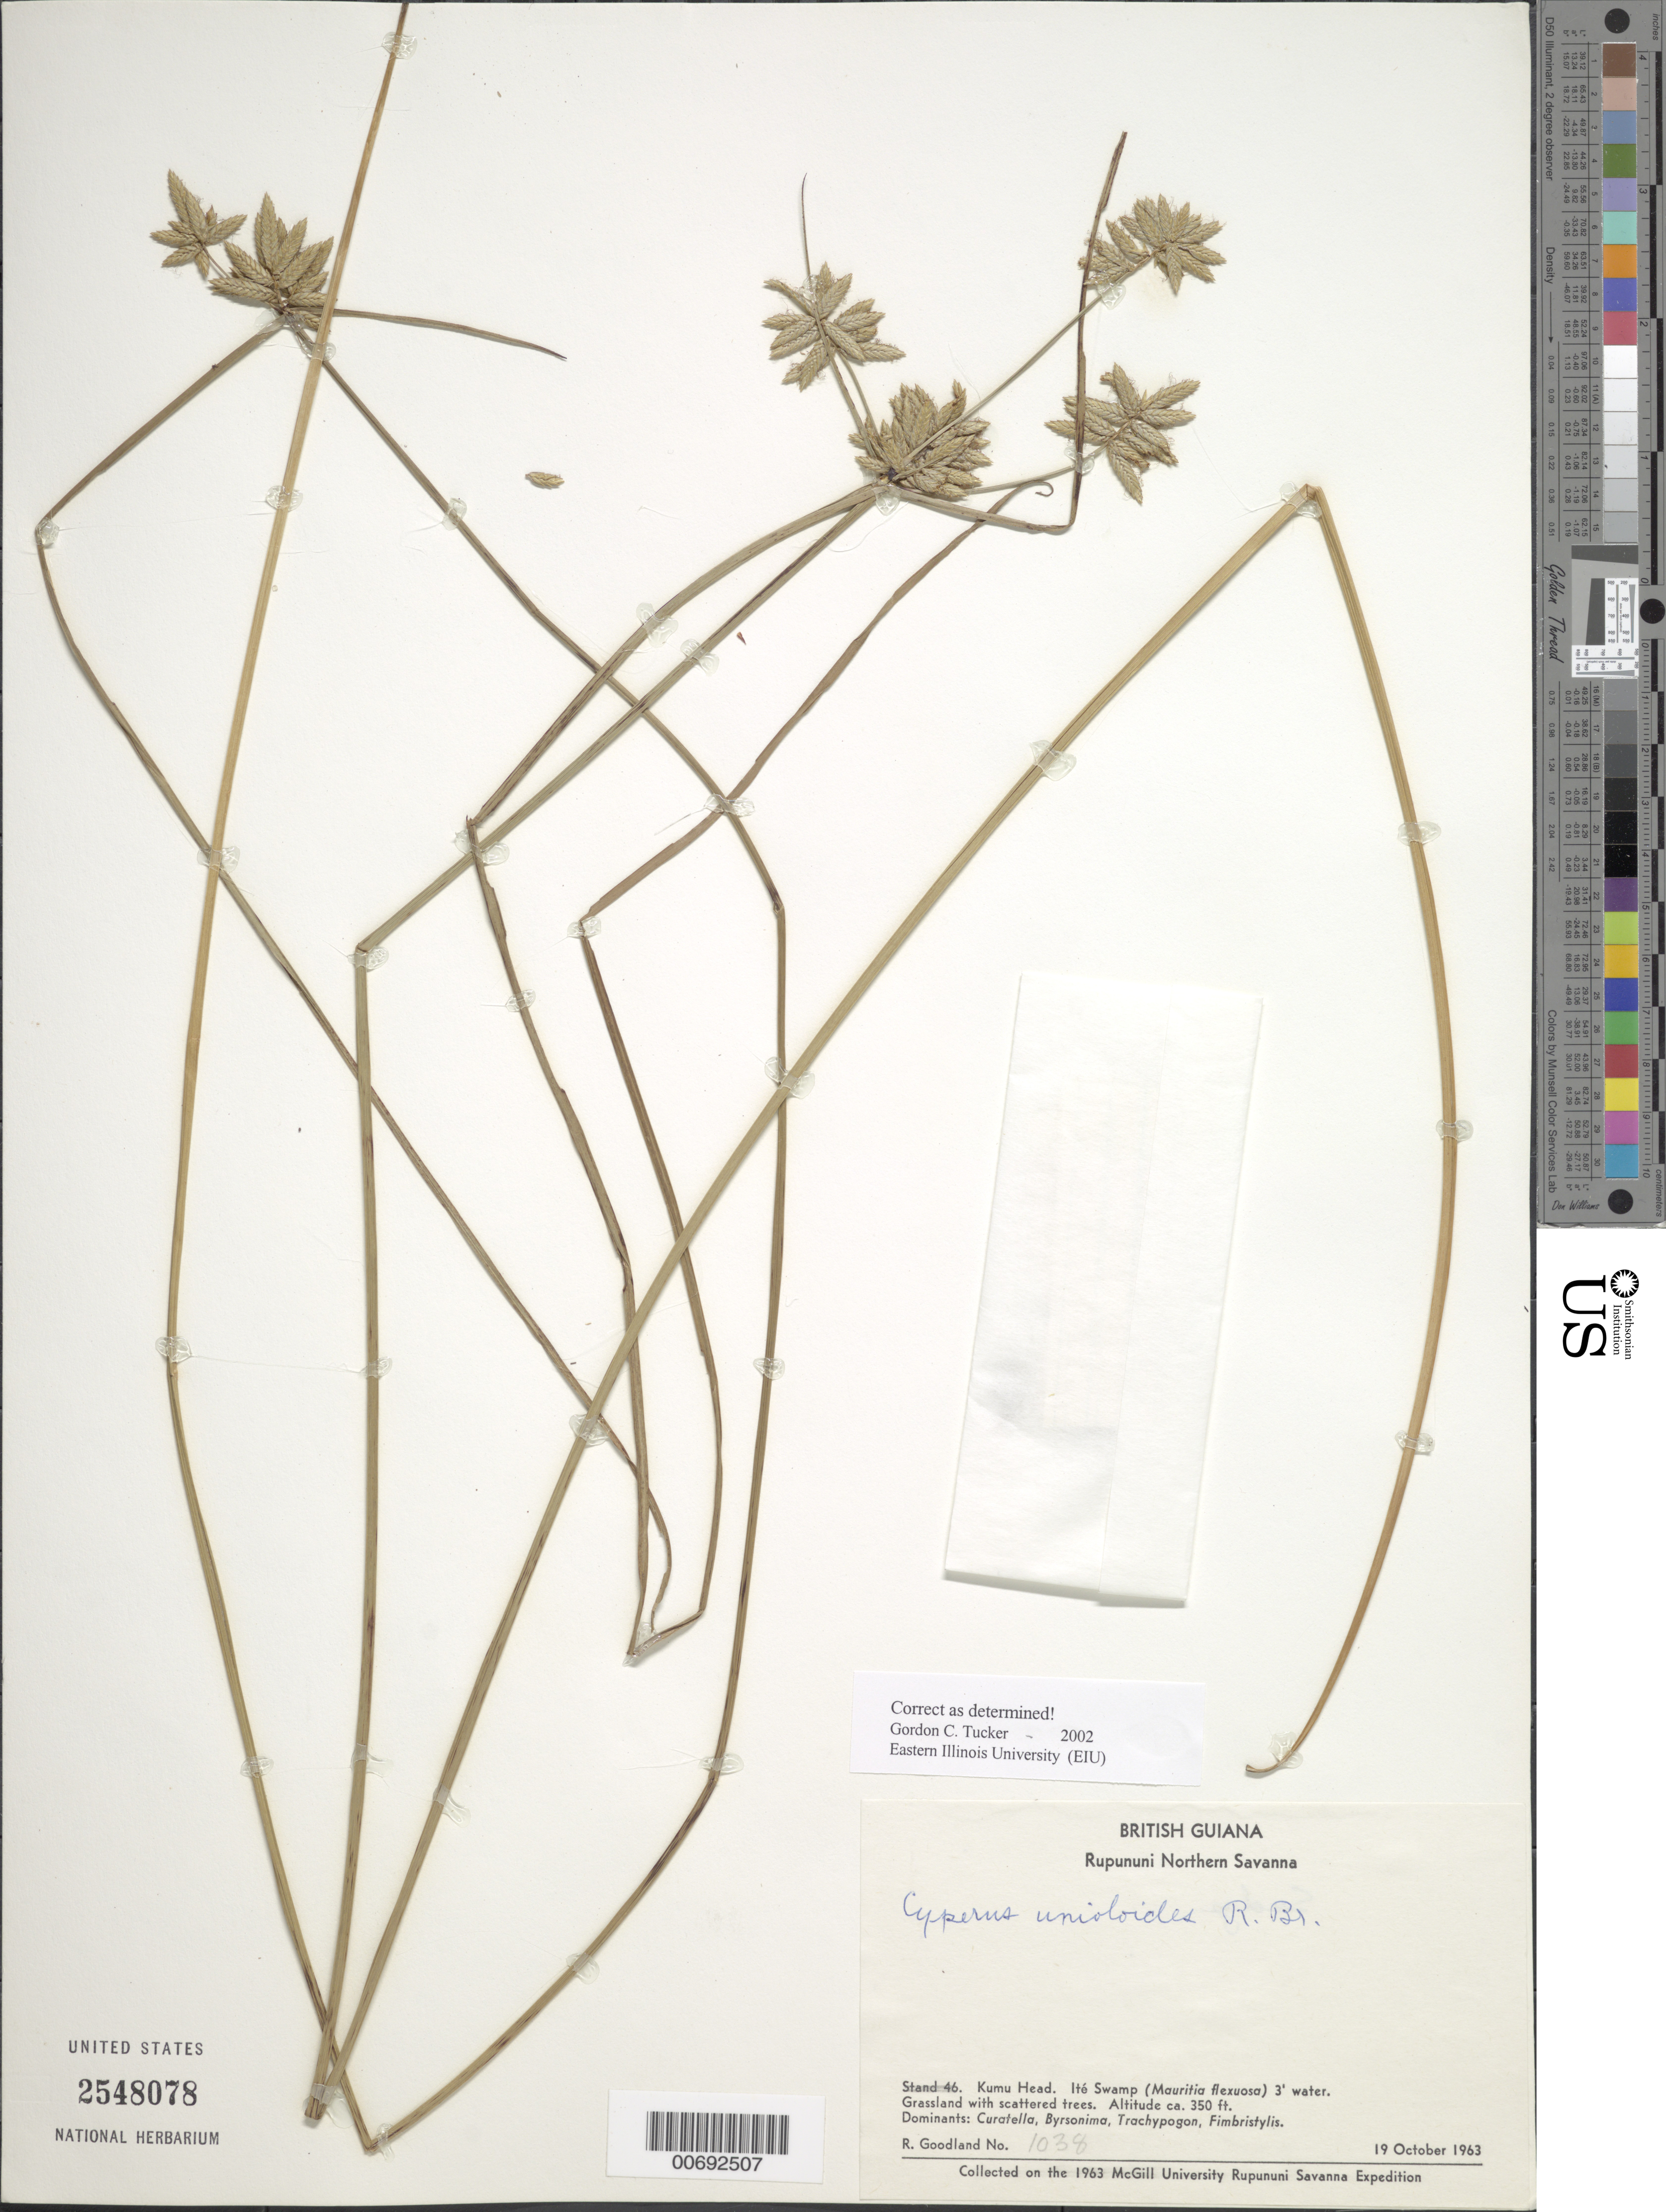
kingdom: Plantae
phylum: Tracheophyta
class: Liliopsida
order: Poales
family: Cyperaceae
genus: Cyperus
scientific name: Cyperus unioloides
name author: R. Br.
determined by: Tucker, G. C.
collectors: R. Goodland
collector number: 1038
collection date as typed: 19-Oct-63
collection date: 1963-10-19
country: Guyana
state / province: U. Takutu-U. Essequibo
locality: Rupununi Northern Savanna, Kumu Head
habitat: Ité Swamp (Mauritia flexuosa) 3' water. Grassland with scattered trees. Dominants: Curatella, Byrsonima, Trachypogon & Fimbristylis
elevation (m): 107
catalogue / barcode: US 2548078